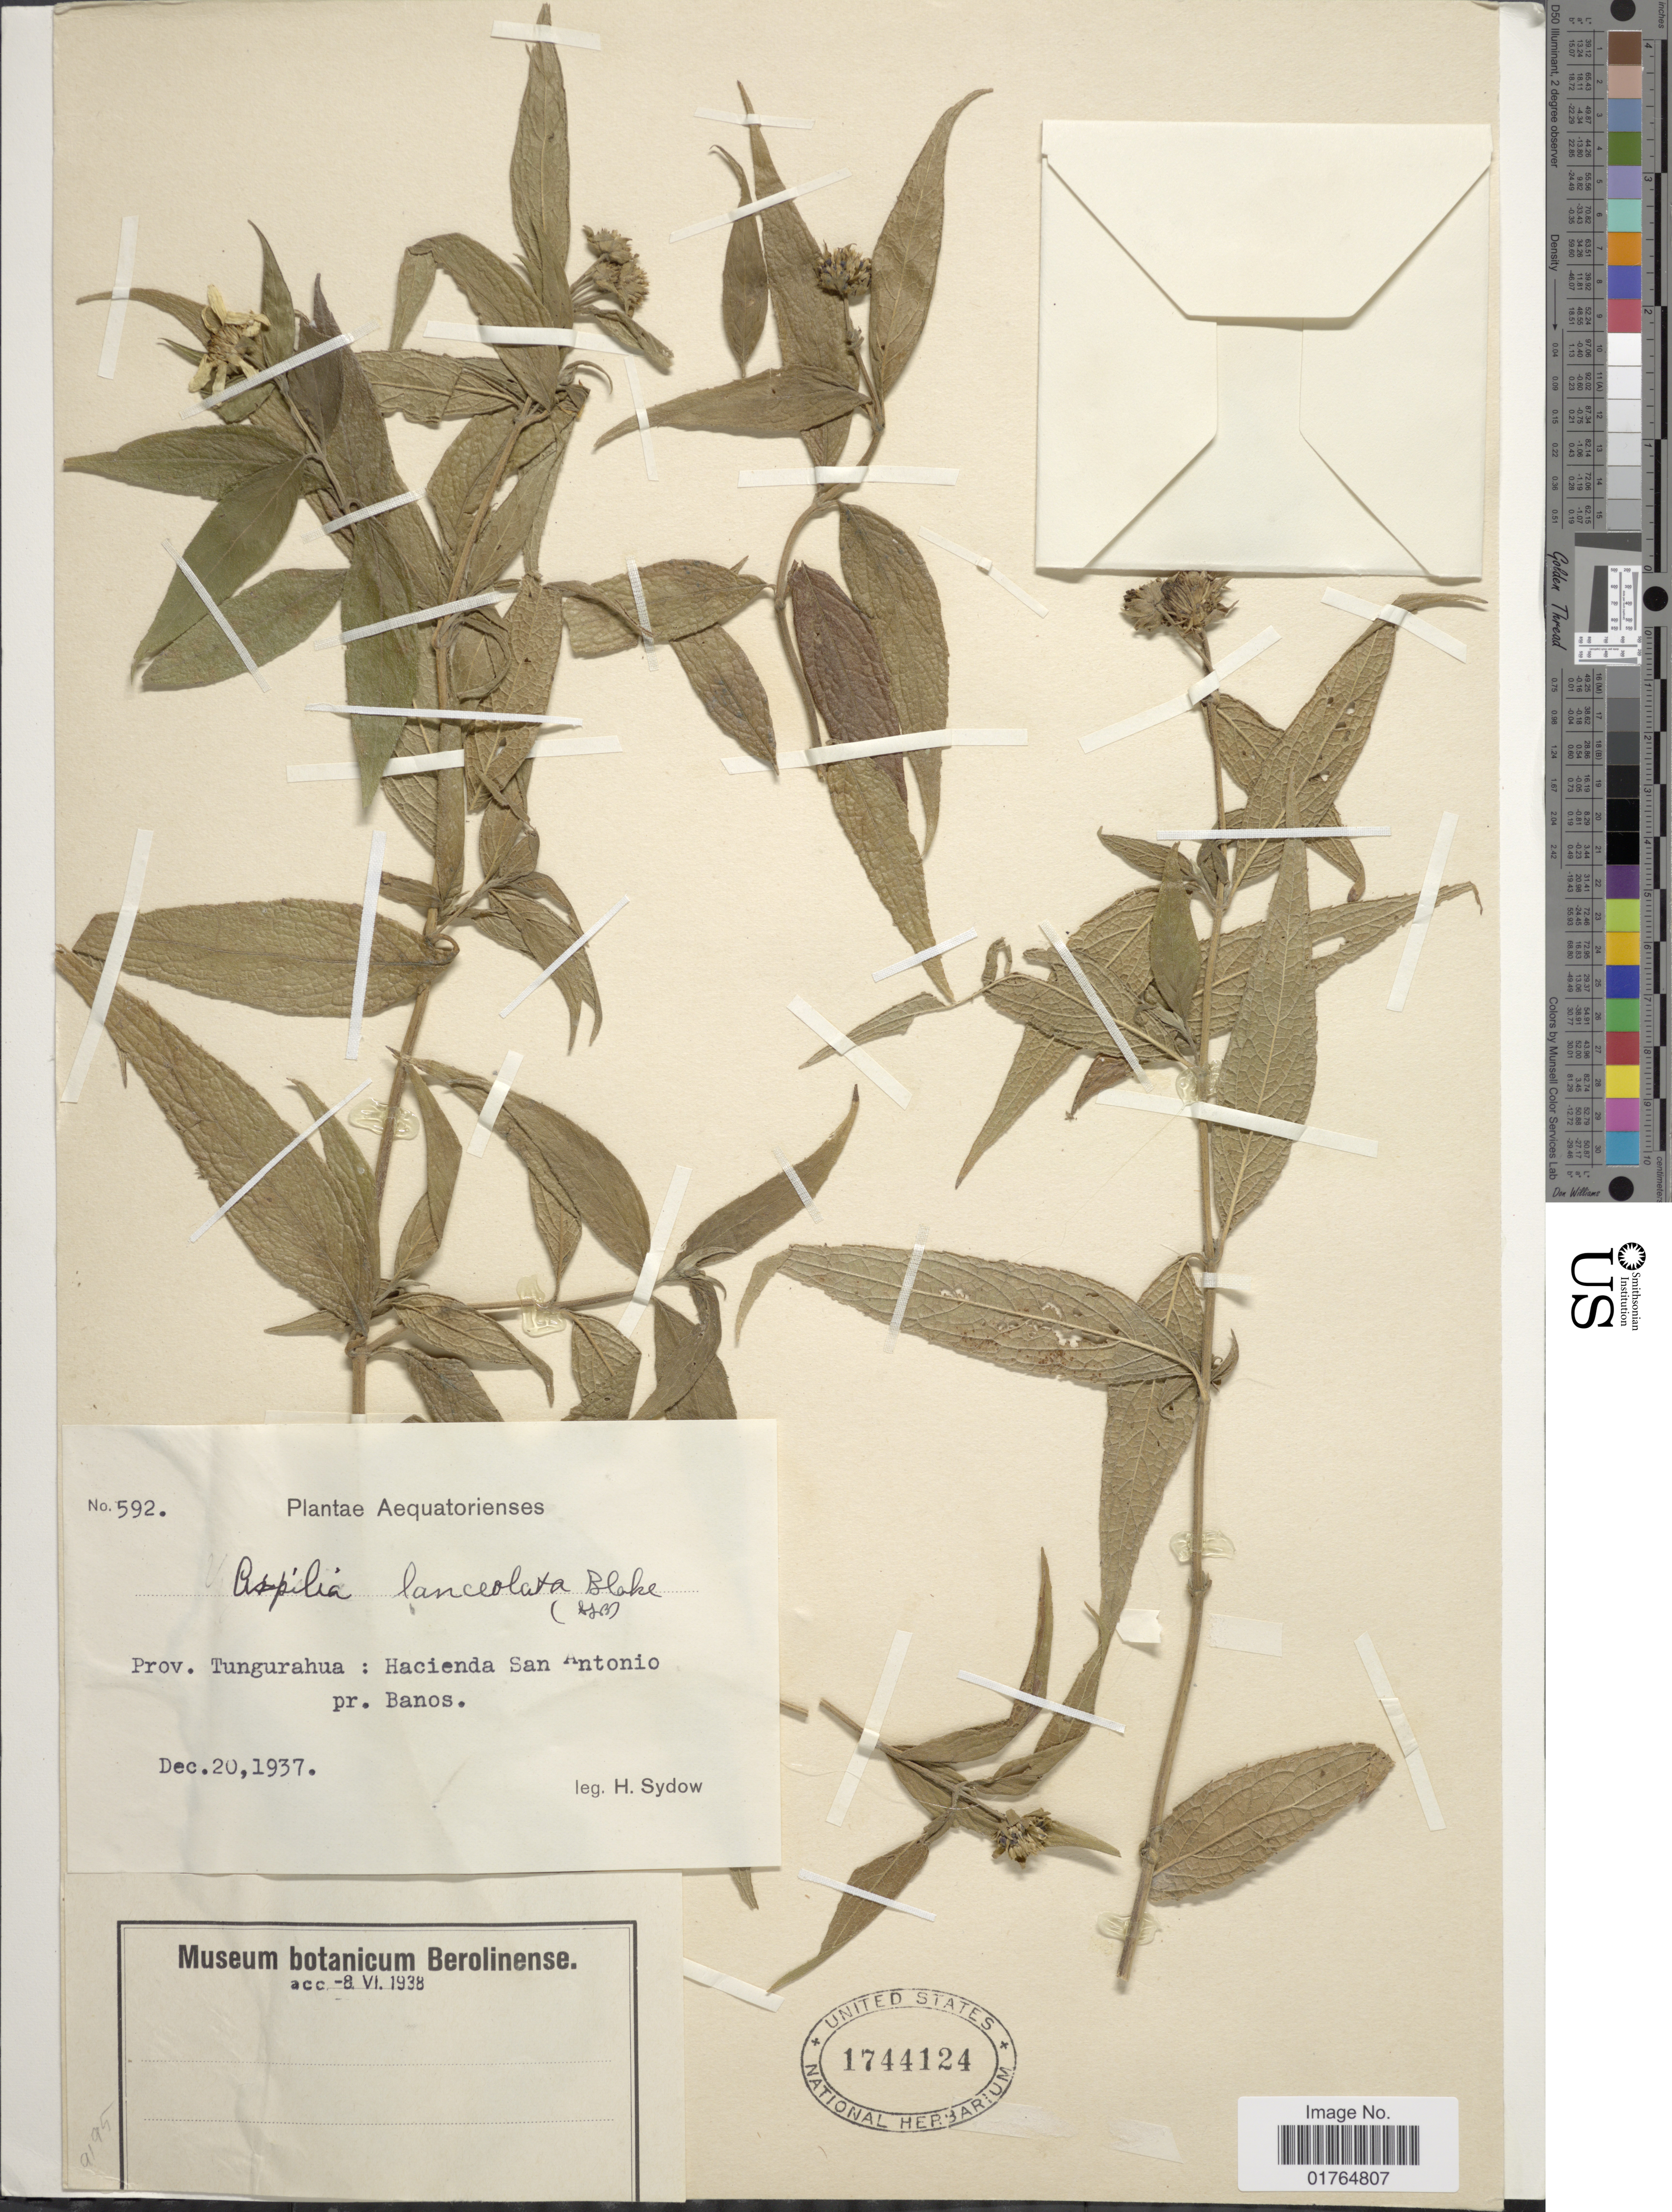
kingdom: Plantae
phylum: Tracheophyta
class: Magnoliopsida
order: Asterales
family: Asteraceae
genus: Wedelia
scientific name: Wedelia tambillosama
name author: B.L. Turner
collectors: H. Sydow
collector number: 592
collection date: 1937-12-20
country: Ecuador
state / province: Tungurahua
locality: Hacienda San Antonio pr. Banos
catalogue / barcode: US 1744124